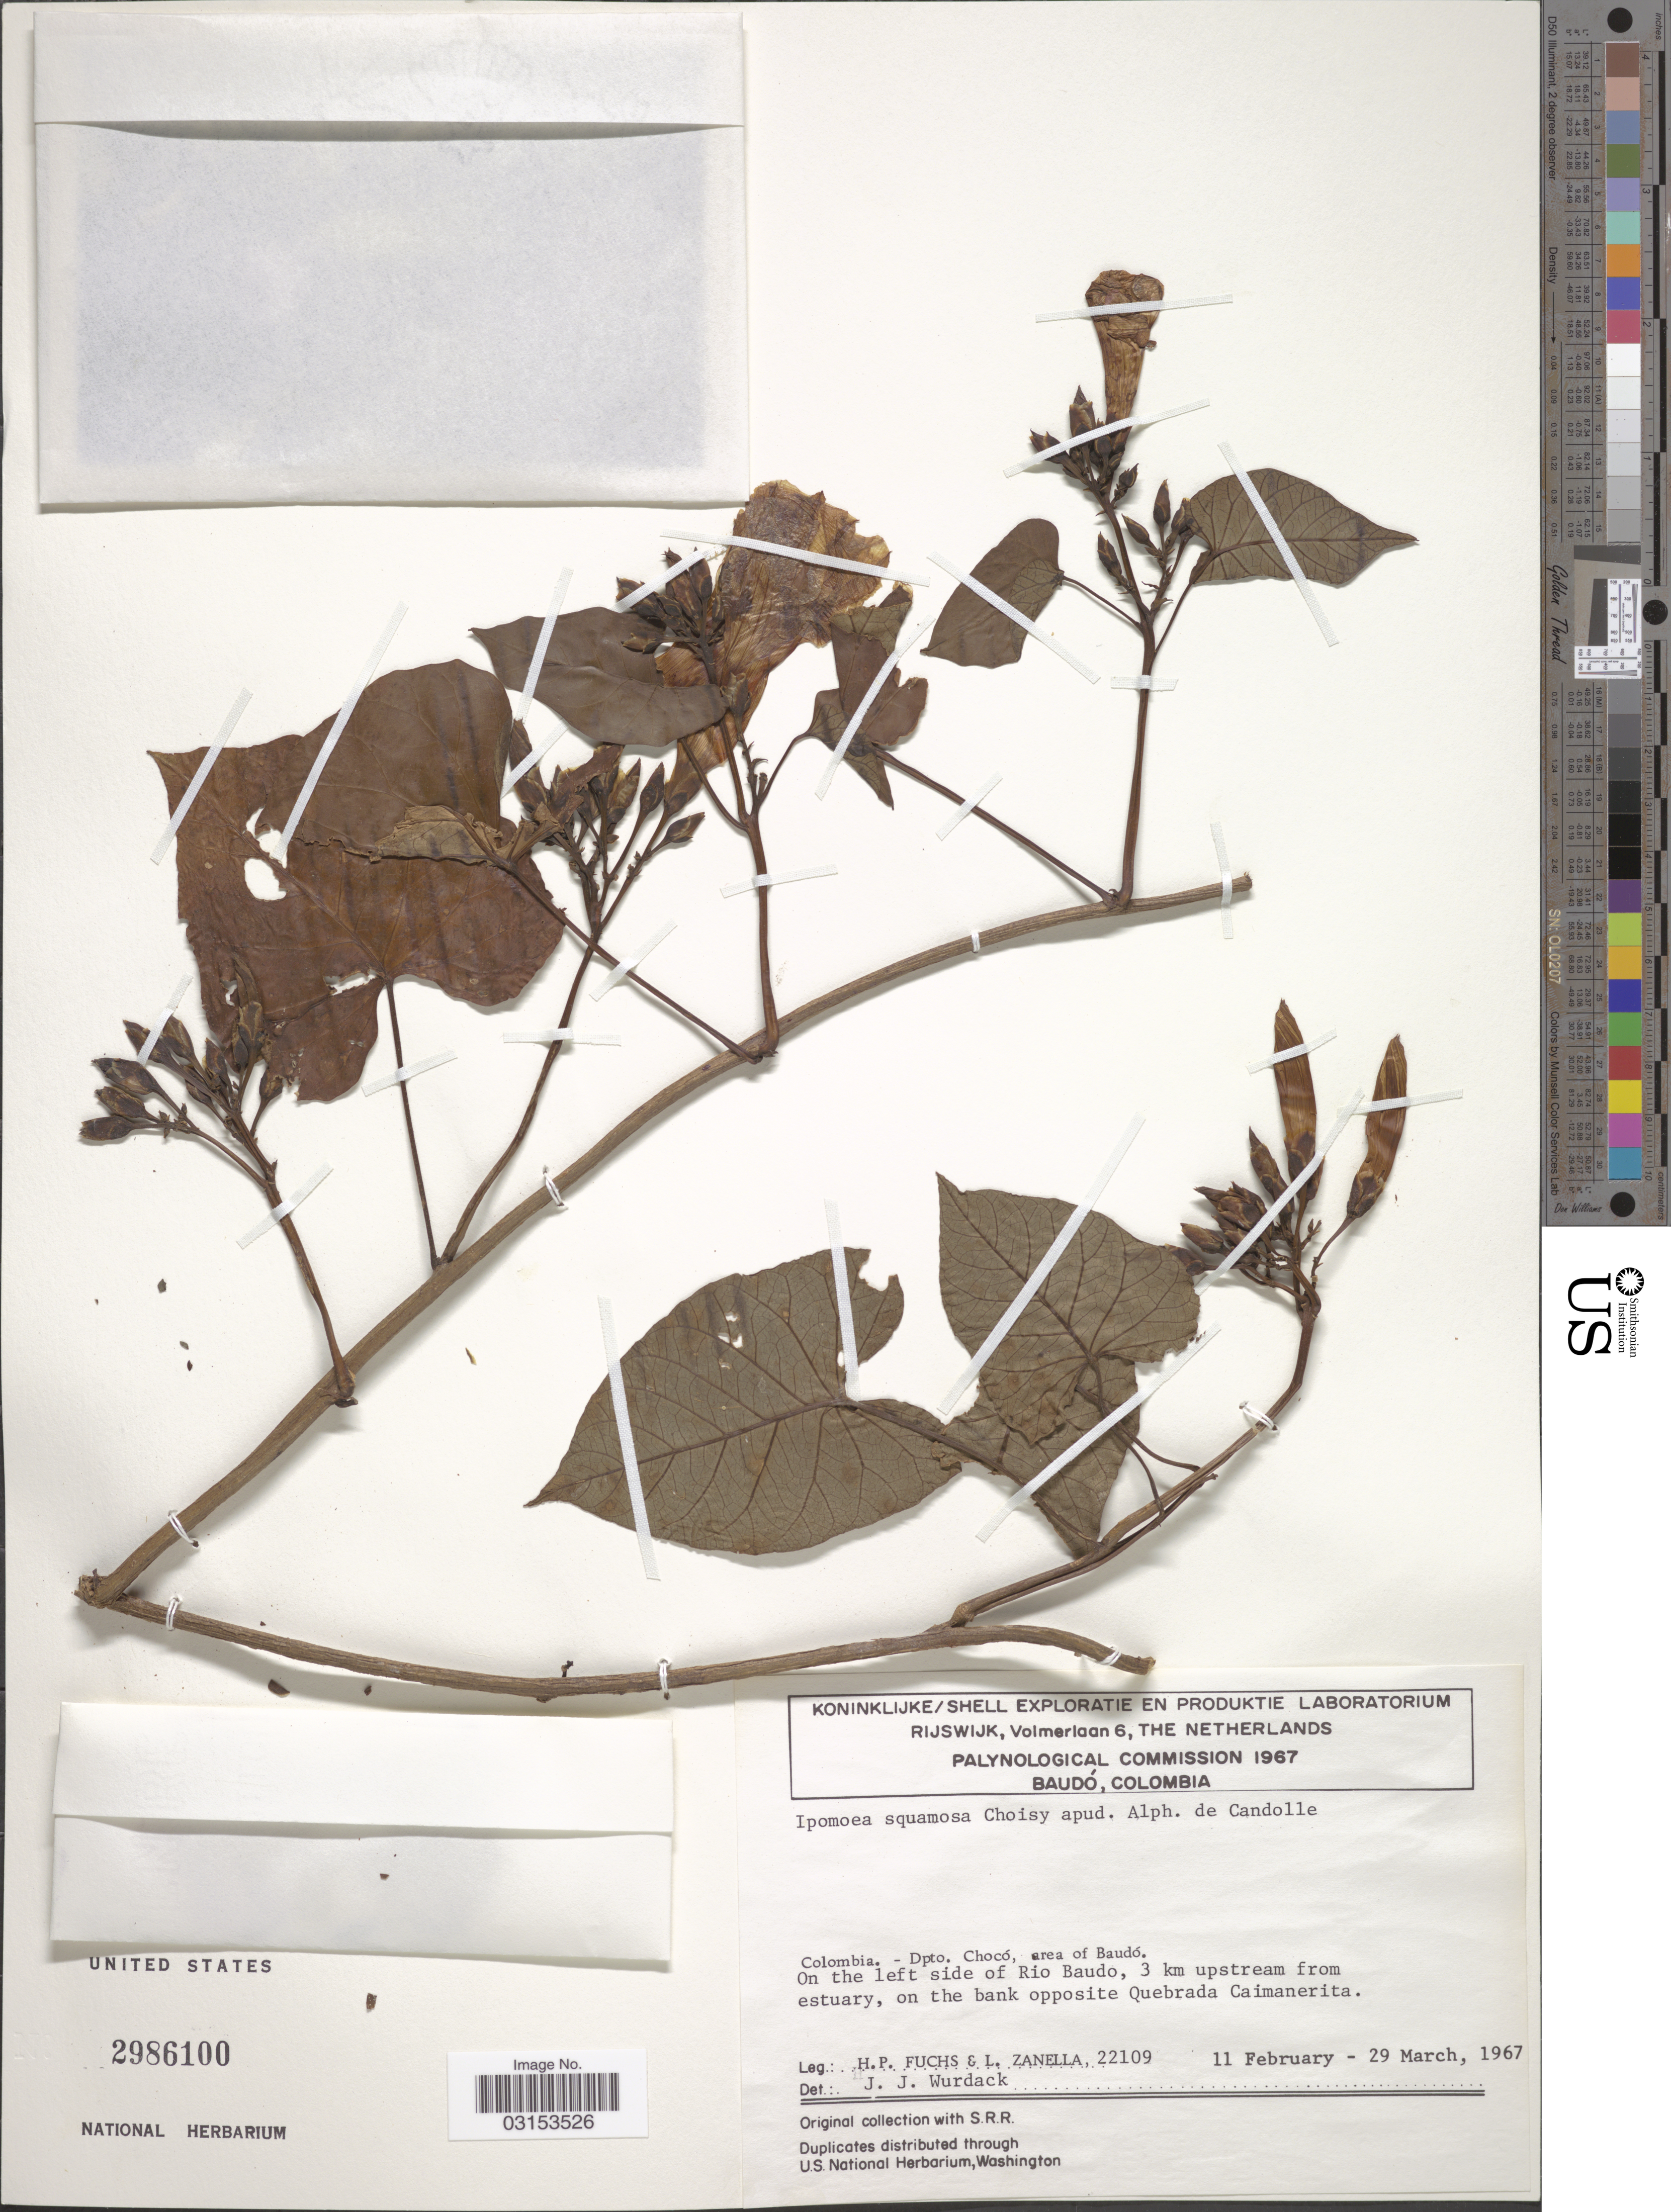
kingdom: Plantae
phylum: Tracheophyta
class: Magnoliopsida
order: Solanales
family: Convolvulaceae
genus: Ipomoea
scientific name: Ipomoea squamosa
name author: Choisy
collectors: H. P. Fuchs & L. Zanella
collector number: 22109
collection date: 1967-02-11/1967-03-29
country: Colombia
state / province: Chocó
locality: Dpto. Chocó, area of Baudó. On the left side of Rio Baudo, 3 km upstream from estuary, on the bank opposite Quebrada Caimanerita.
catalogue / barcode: US 2986100